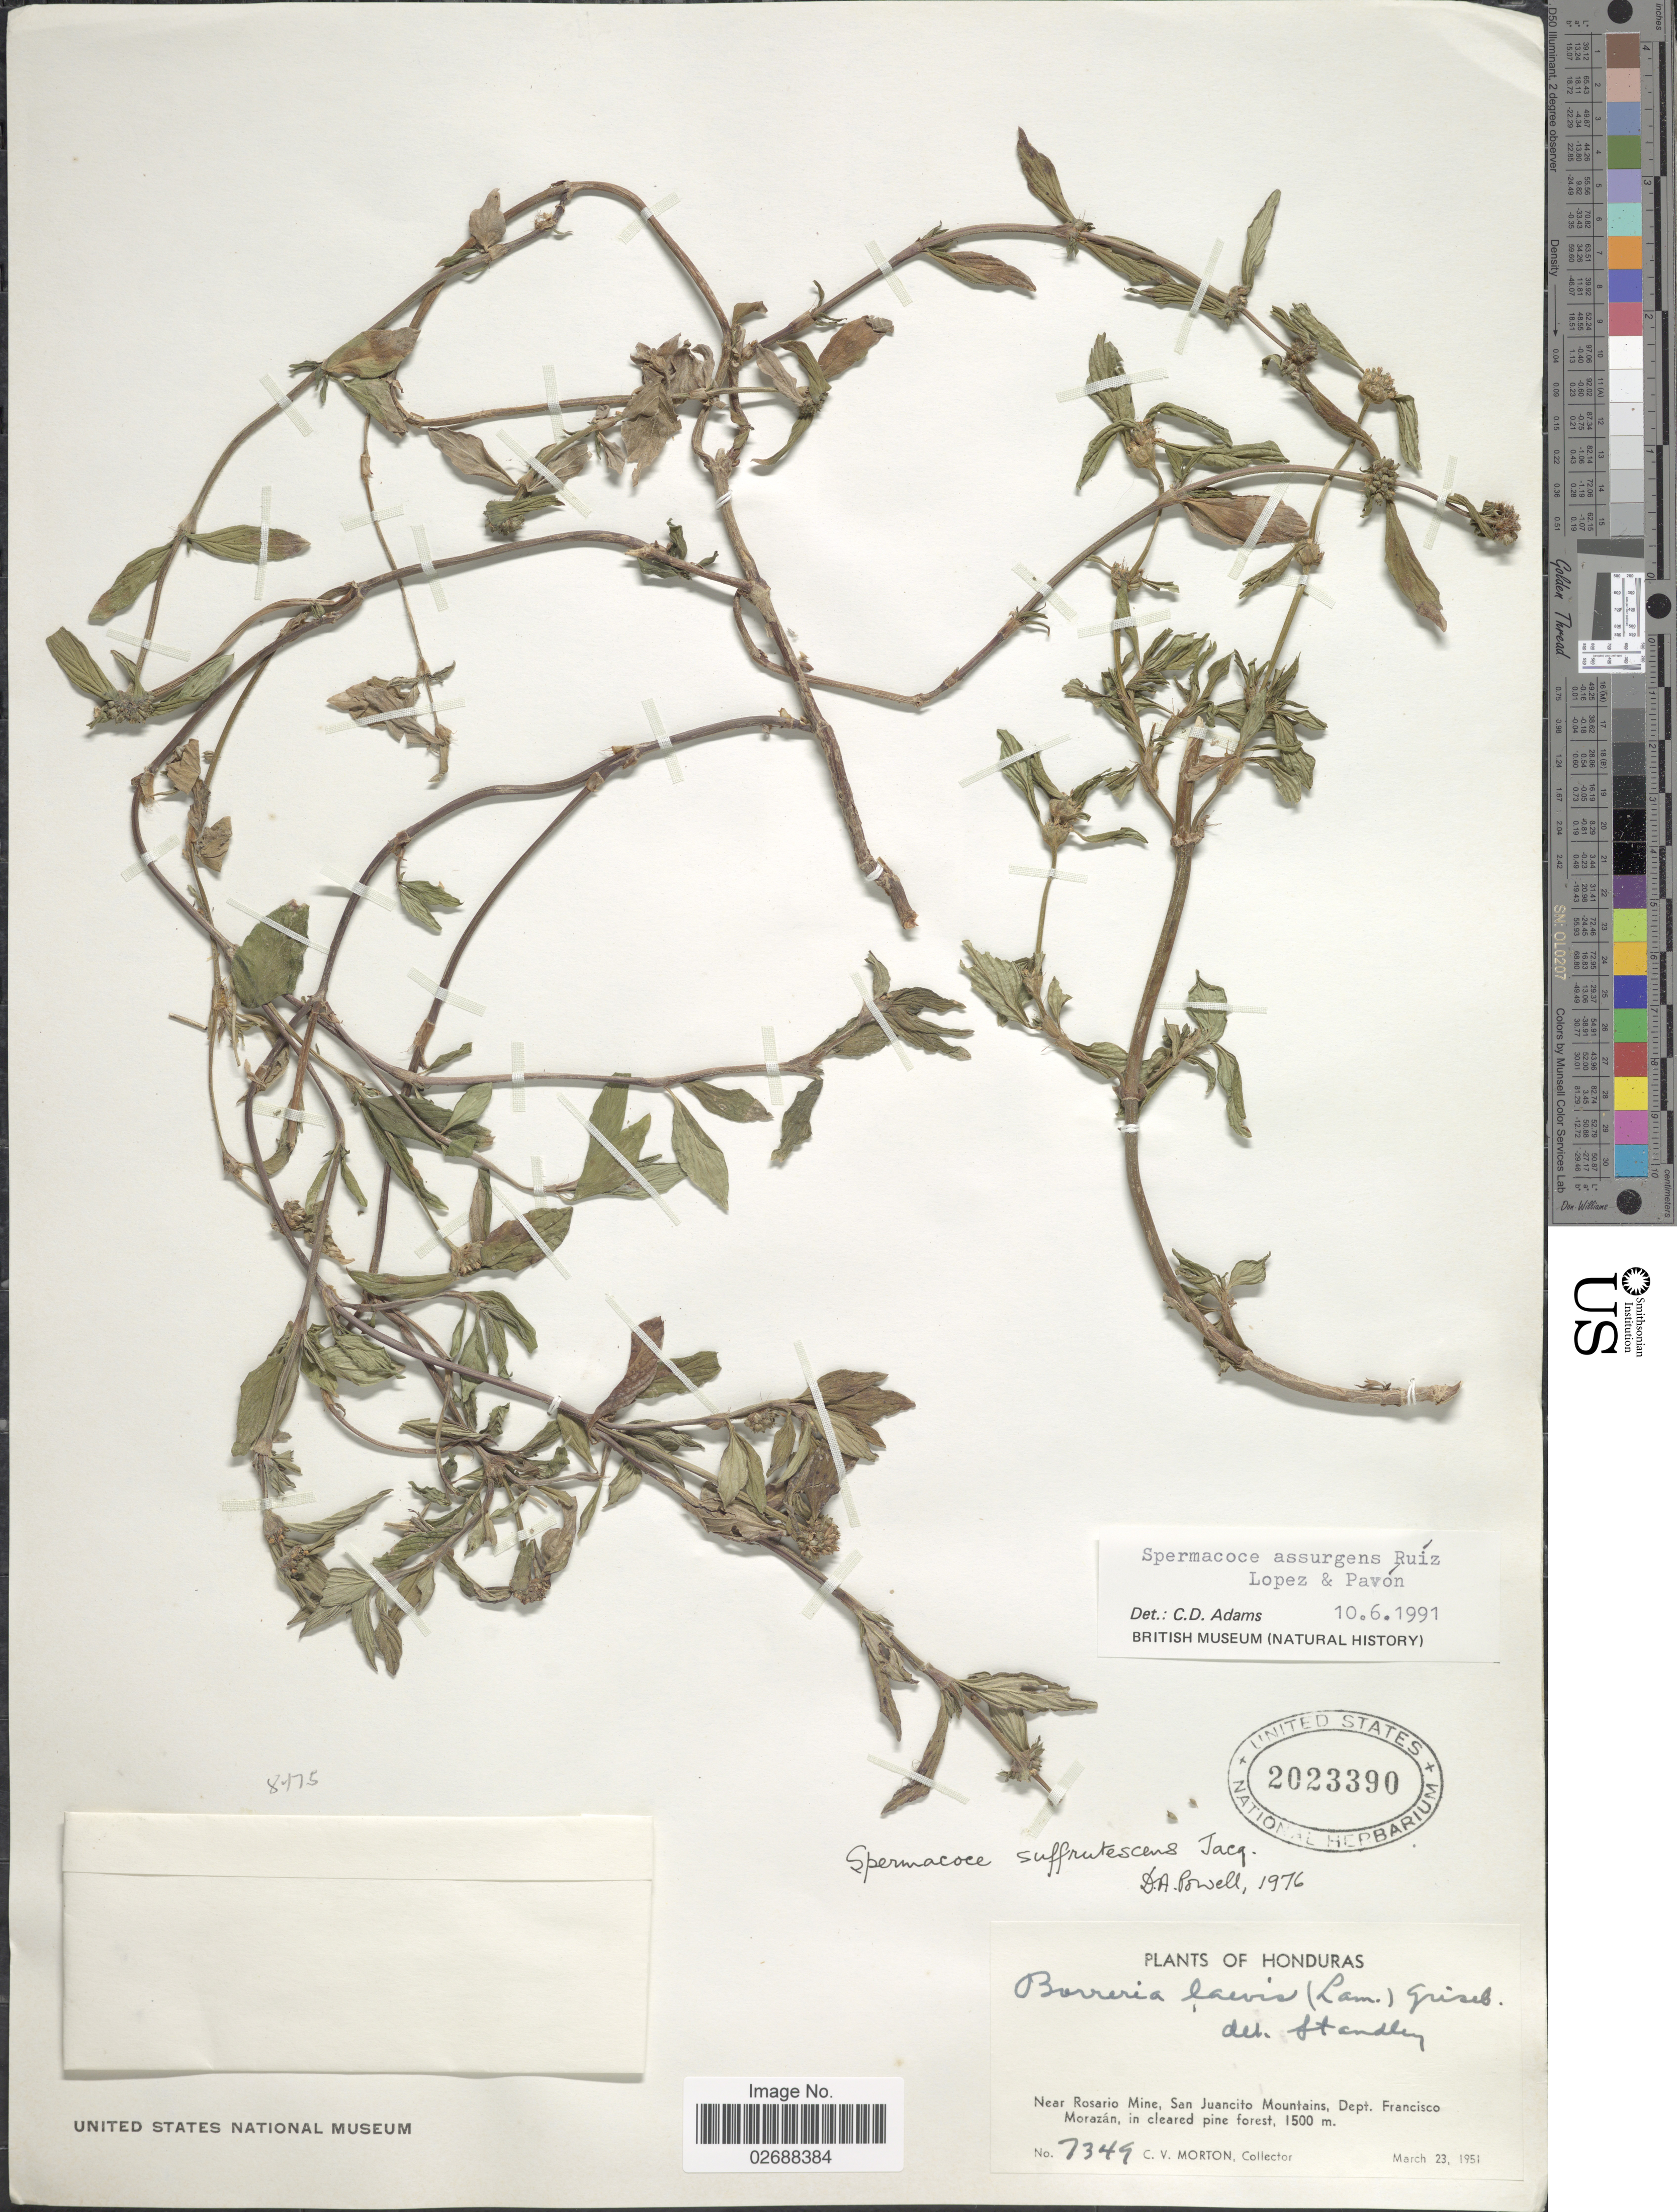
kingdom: Plantae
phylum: Tracheophyta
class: Magnoliopsida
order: Gentianales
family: Rubiaceae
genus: Borreria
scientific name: Borreria assurgens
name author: (Ruiz & Pav.) Griseb.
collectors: C. V. Morton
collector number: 7349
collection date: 1951-03-23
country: Honduras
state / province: Fco. Morazán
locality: Near Rosario Mine, San Juancito Mountains, Dept. Francisco Morazán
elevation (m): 1500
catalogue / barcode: US 2023390